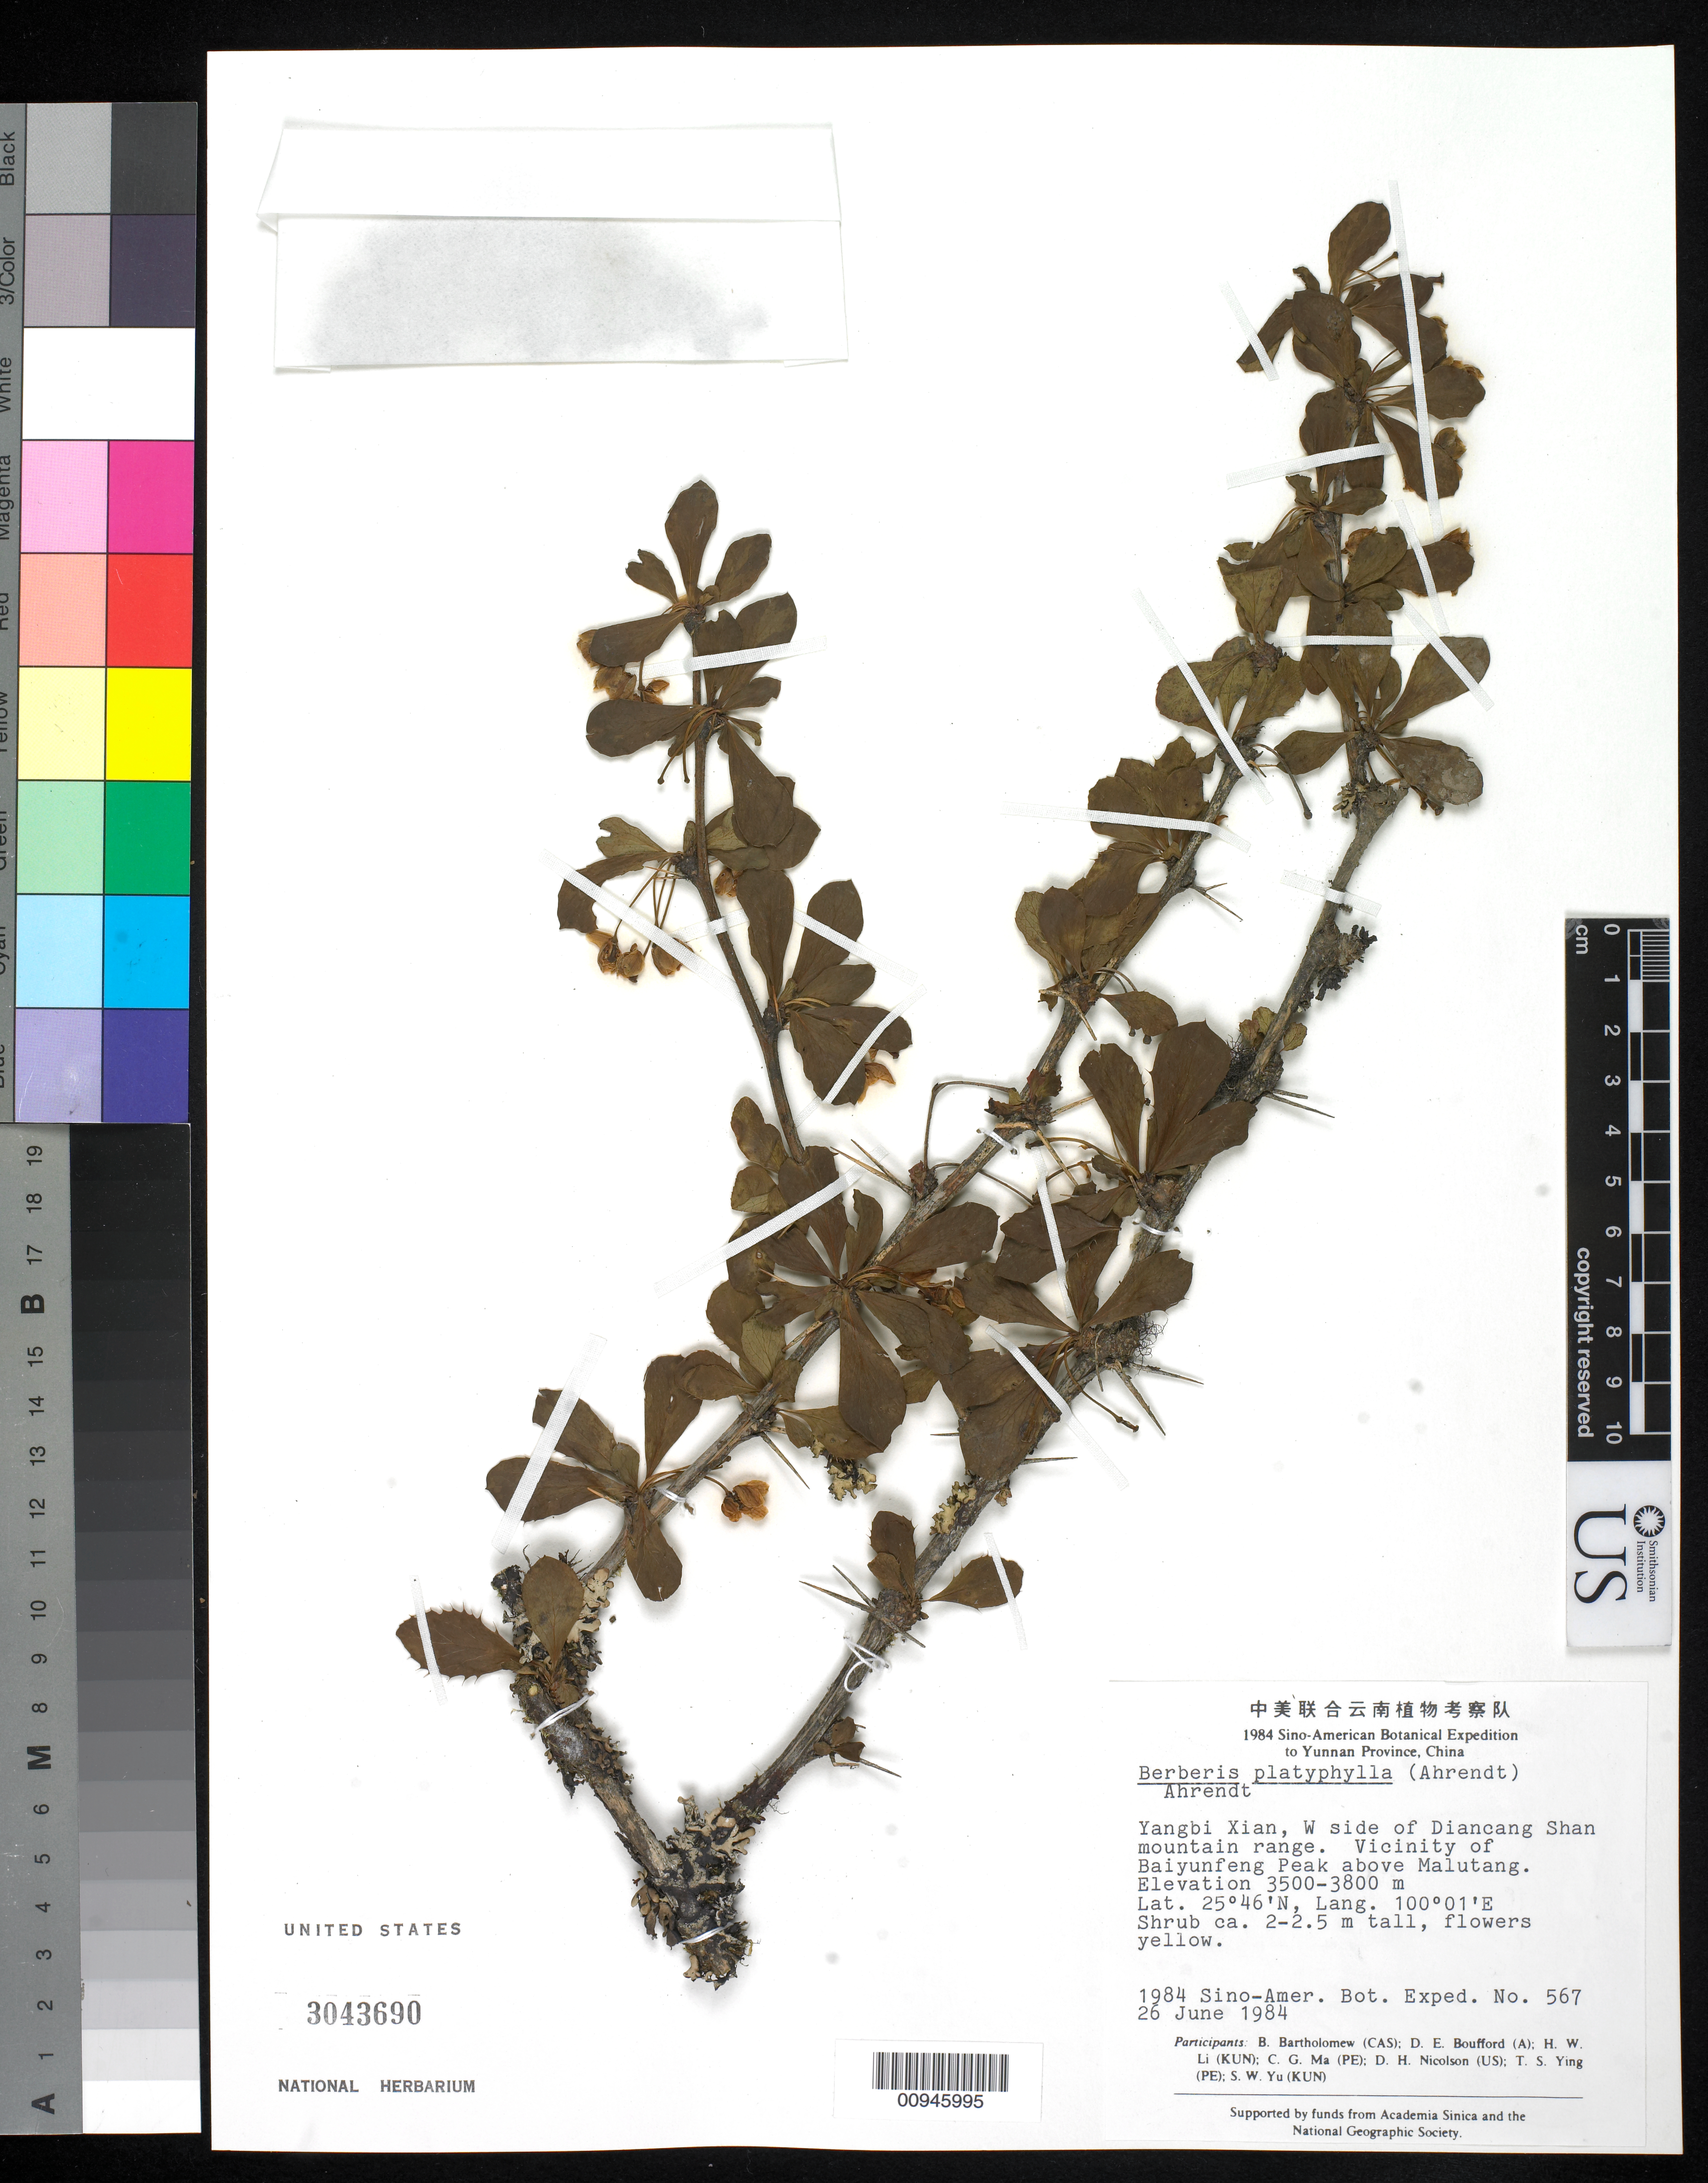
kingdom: Plantae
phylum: Tracheophyta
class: Magnoliopsida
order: Ranunculales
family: Berberidaceae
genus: Berberis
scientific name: Berberis platyphylla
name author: (Ahrendt) Ahrendt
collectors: B. M. Bartholomew, D. E. Boufford, H. W. Li, C. Ma, D. H. Nicolson, T. Ying & S. Yu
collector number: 567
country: China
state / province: Yunnan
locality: Yangbi Xian, W of Diancang Shan mountain range, Baiyunfeng Peak above Malutang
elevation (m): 3500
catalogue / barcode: US 3043690